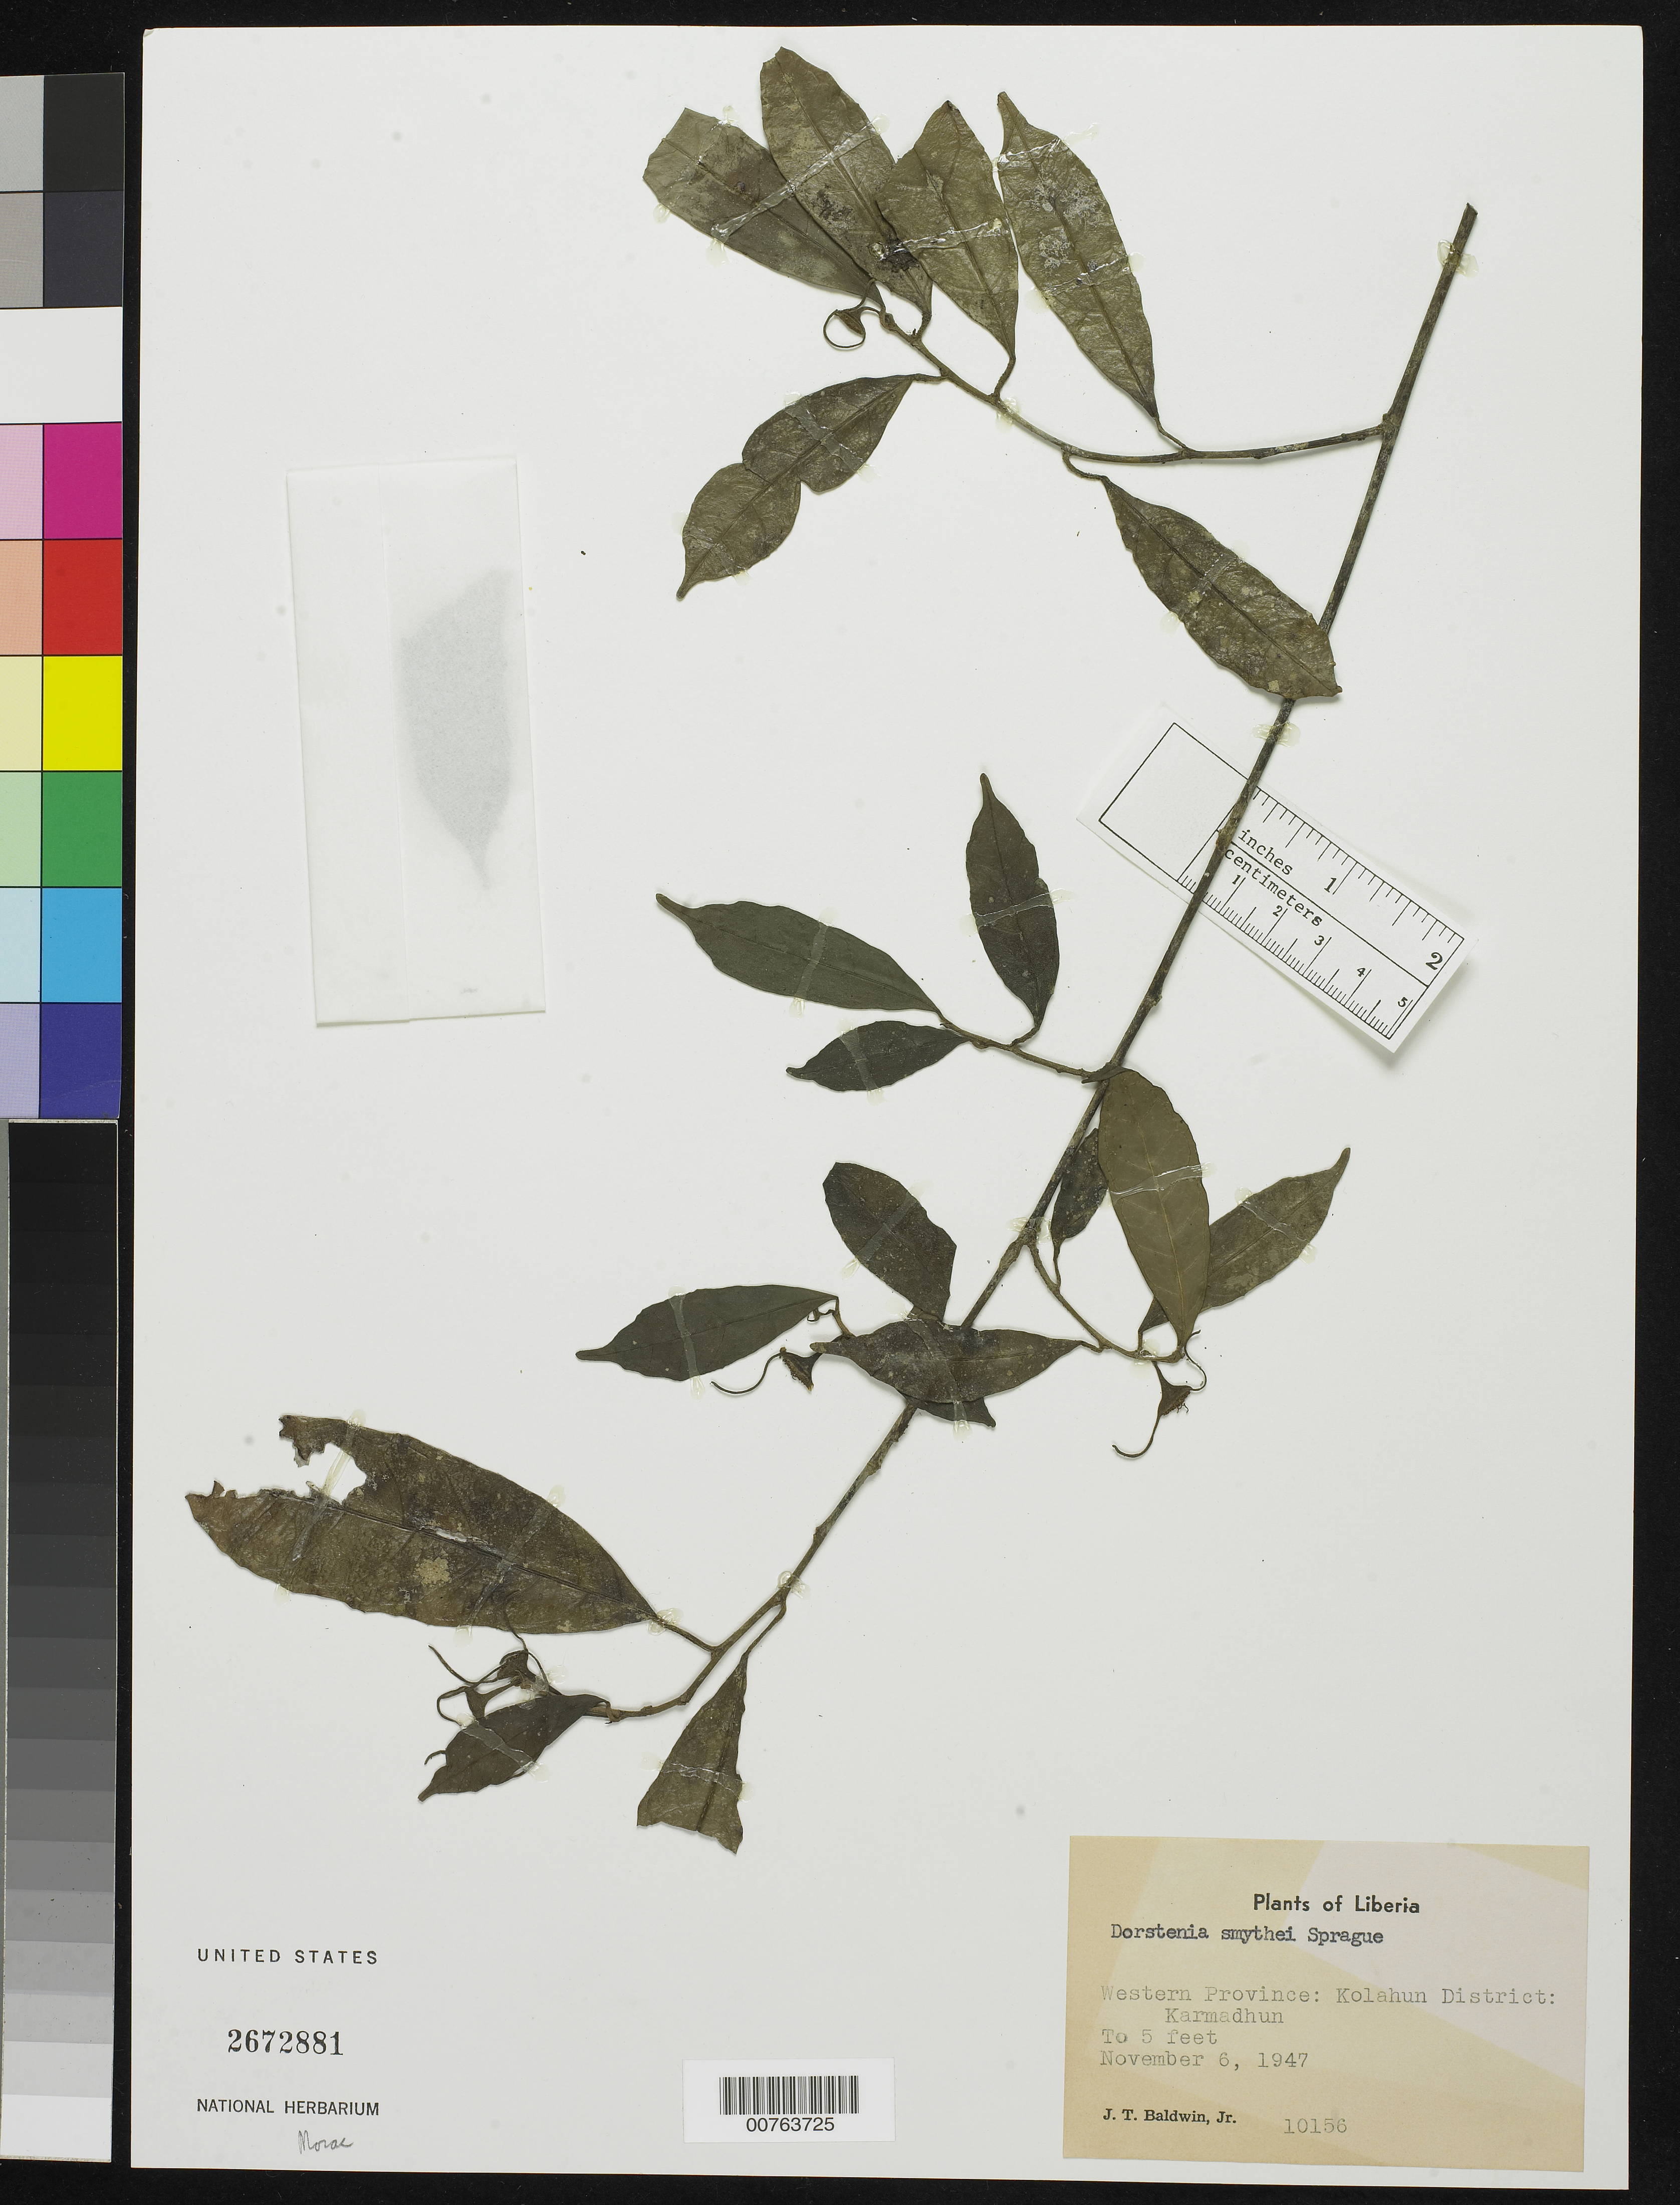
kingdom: Plantae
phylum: Tracheophyta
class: Magnoliopsida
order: Rosales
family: Moraceae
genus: Hijmania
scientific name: Hijmania turbinata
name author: (Engl.) M.D.M. Vianna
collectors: J. T. Baldwin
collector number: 10156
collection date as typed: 06 Nov 1947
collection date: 1947-11-06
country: Liberia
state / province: Lofa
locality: Western Province: Kolahun District, Karmadhun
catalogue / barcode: US 2672881